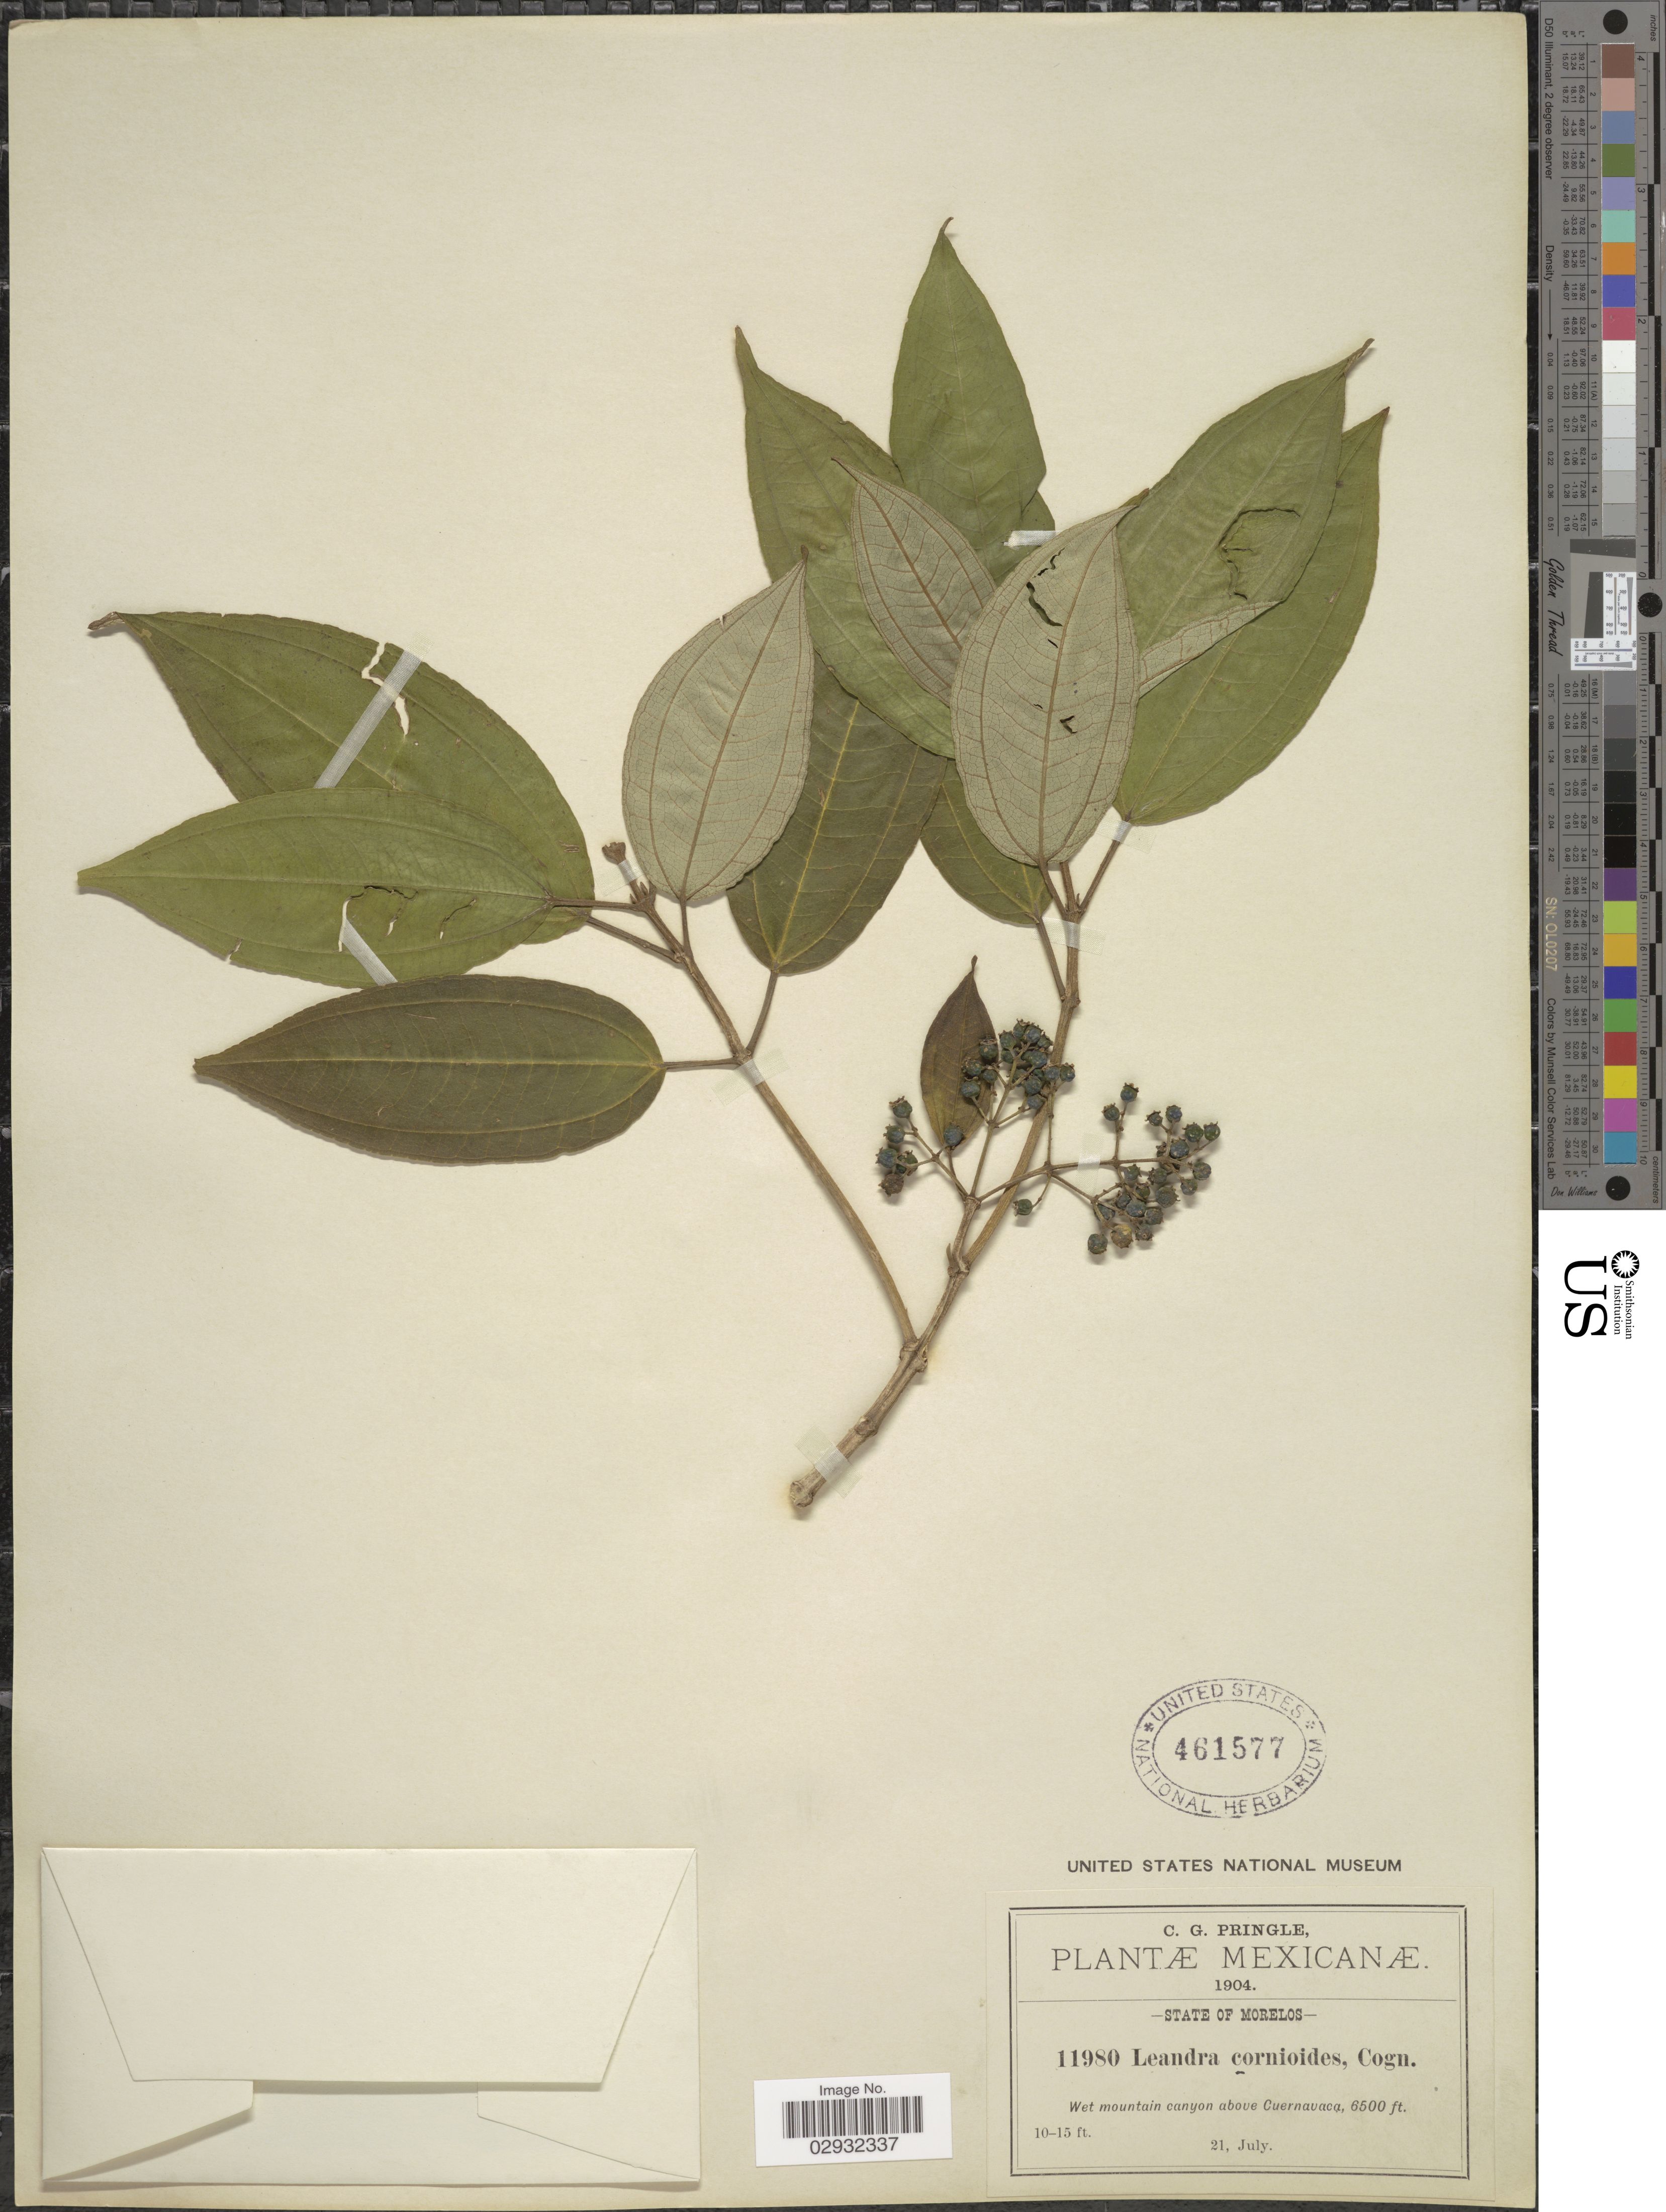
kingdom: Plantae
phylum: Tracheophyta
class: Magnoliopsida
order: Myrtales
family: Melastomataceae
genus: Miconia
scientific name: Miconia cuernavacana Rose, ined.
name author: Rose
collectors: C. G. Pringle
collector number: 11980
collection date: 1904-07-21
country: Mexico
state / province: Morelos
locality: Wet mountain canyon above Cuernavaca.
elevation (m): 1981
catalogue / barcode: US 461577